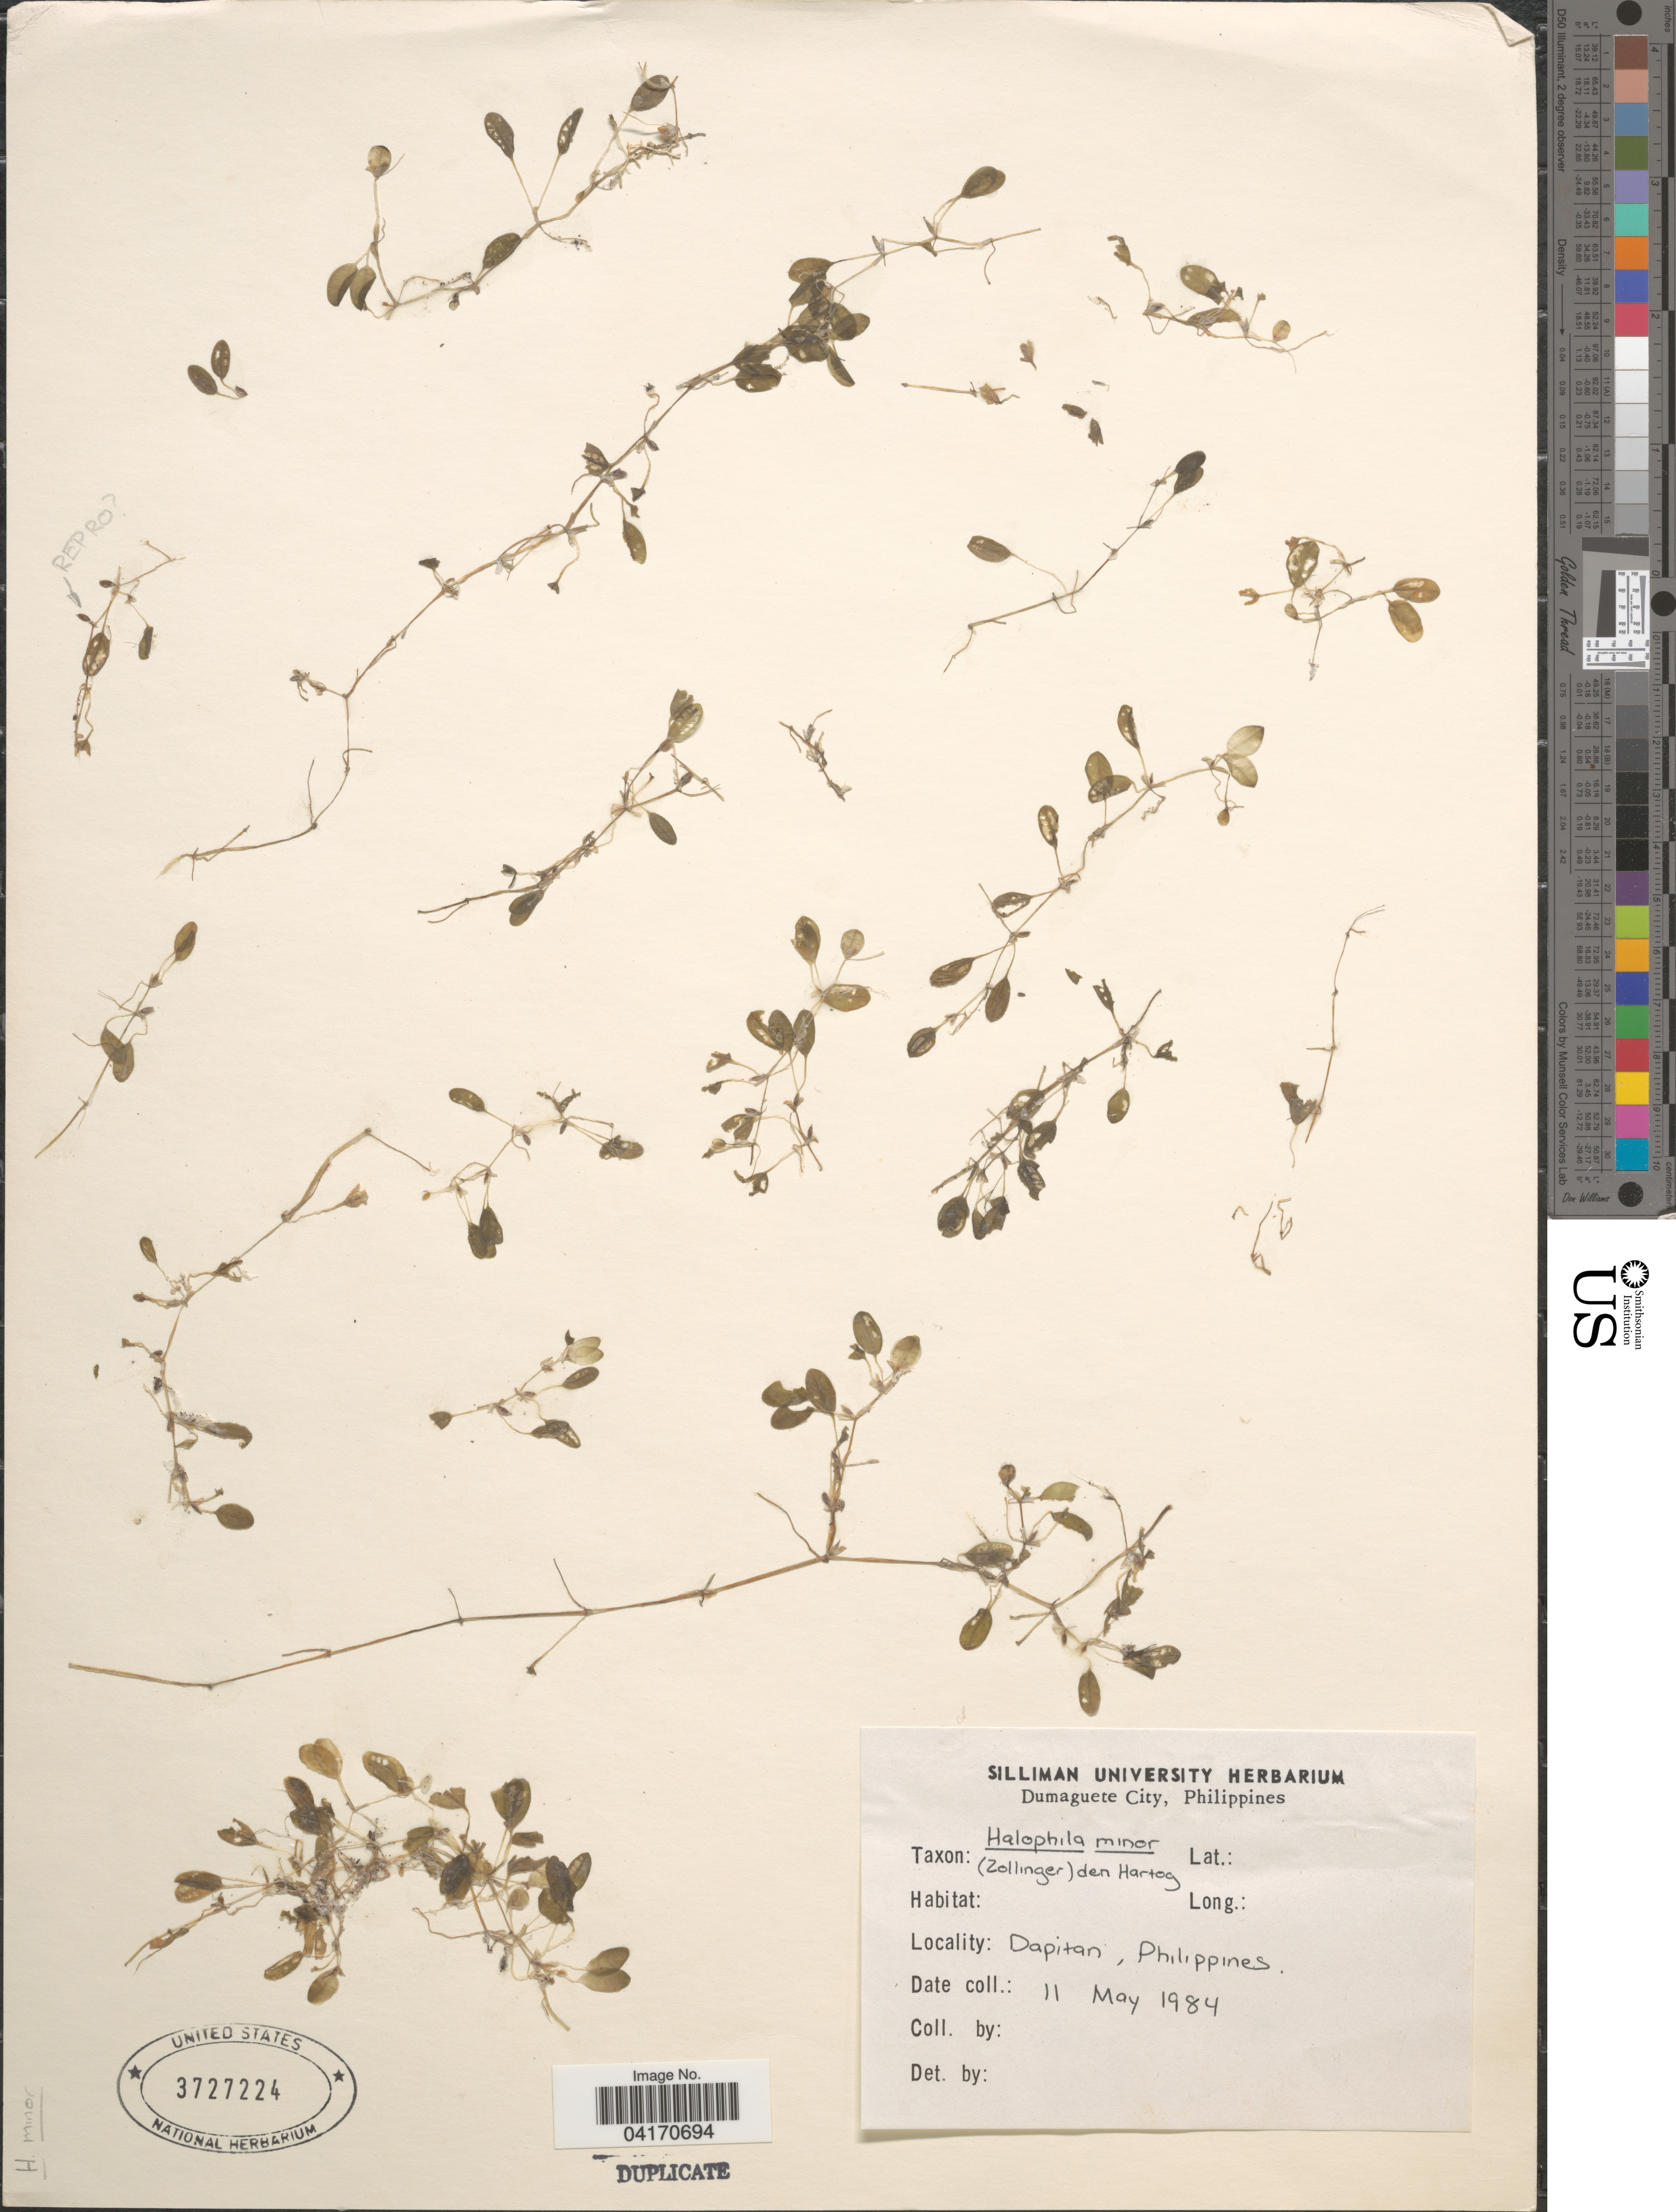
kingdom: Plantae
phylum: Tracheophyta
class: Liliopsida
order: Alismatales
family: Hydrocharitaceae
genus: Halophila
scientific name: Halophila minor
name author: (Zoll.) Hartog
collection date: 1984-05-11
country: Philippines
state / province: Zamboanga Peninsula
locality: Dapitan.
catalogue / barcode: US 3727224